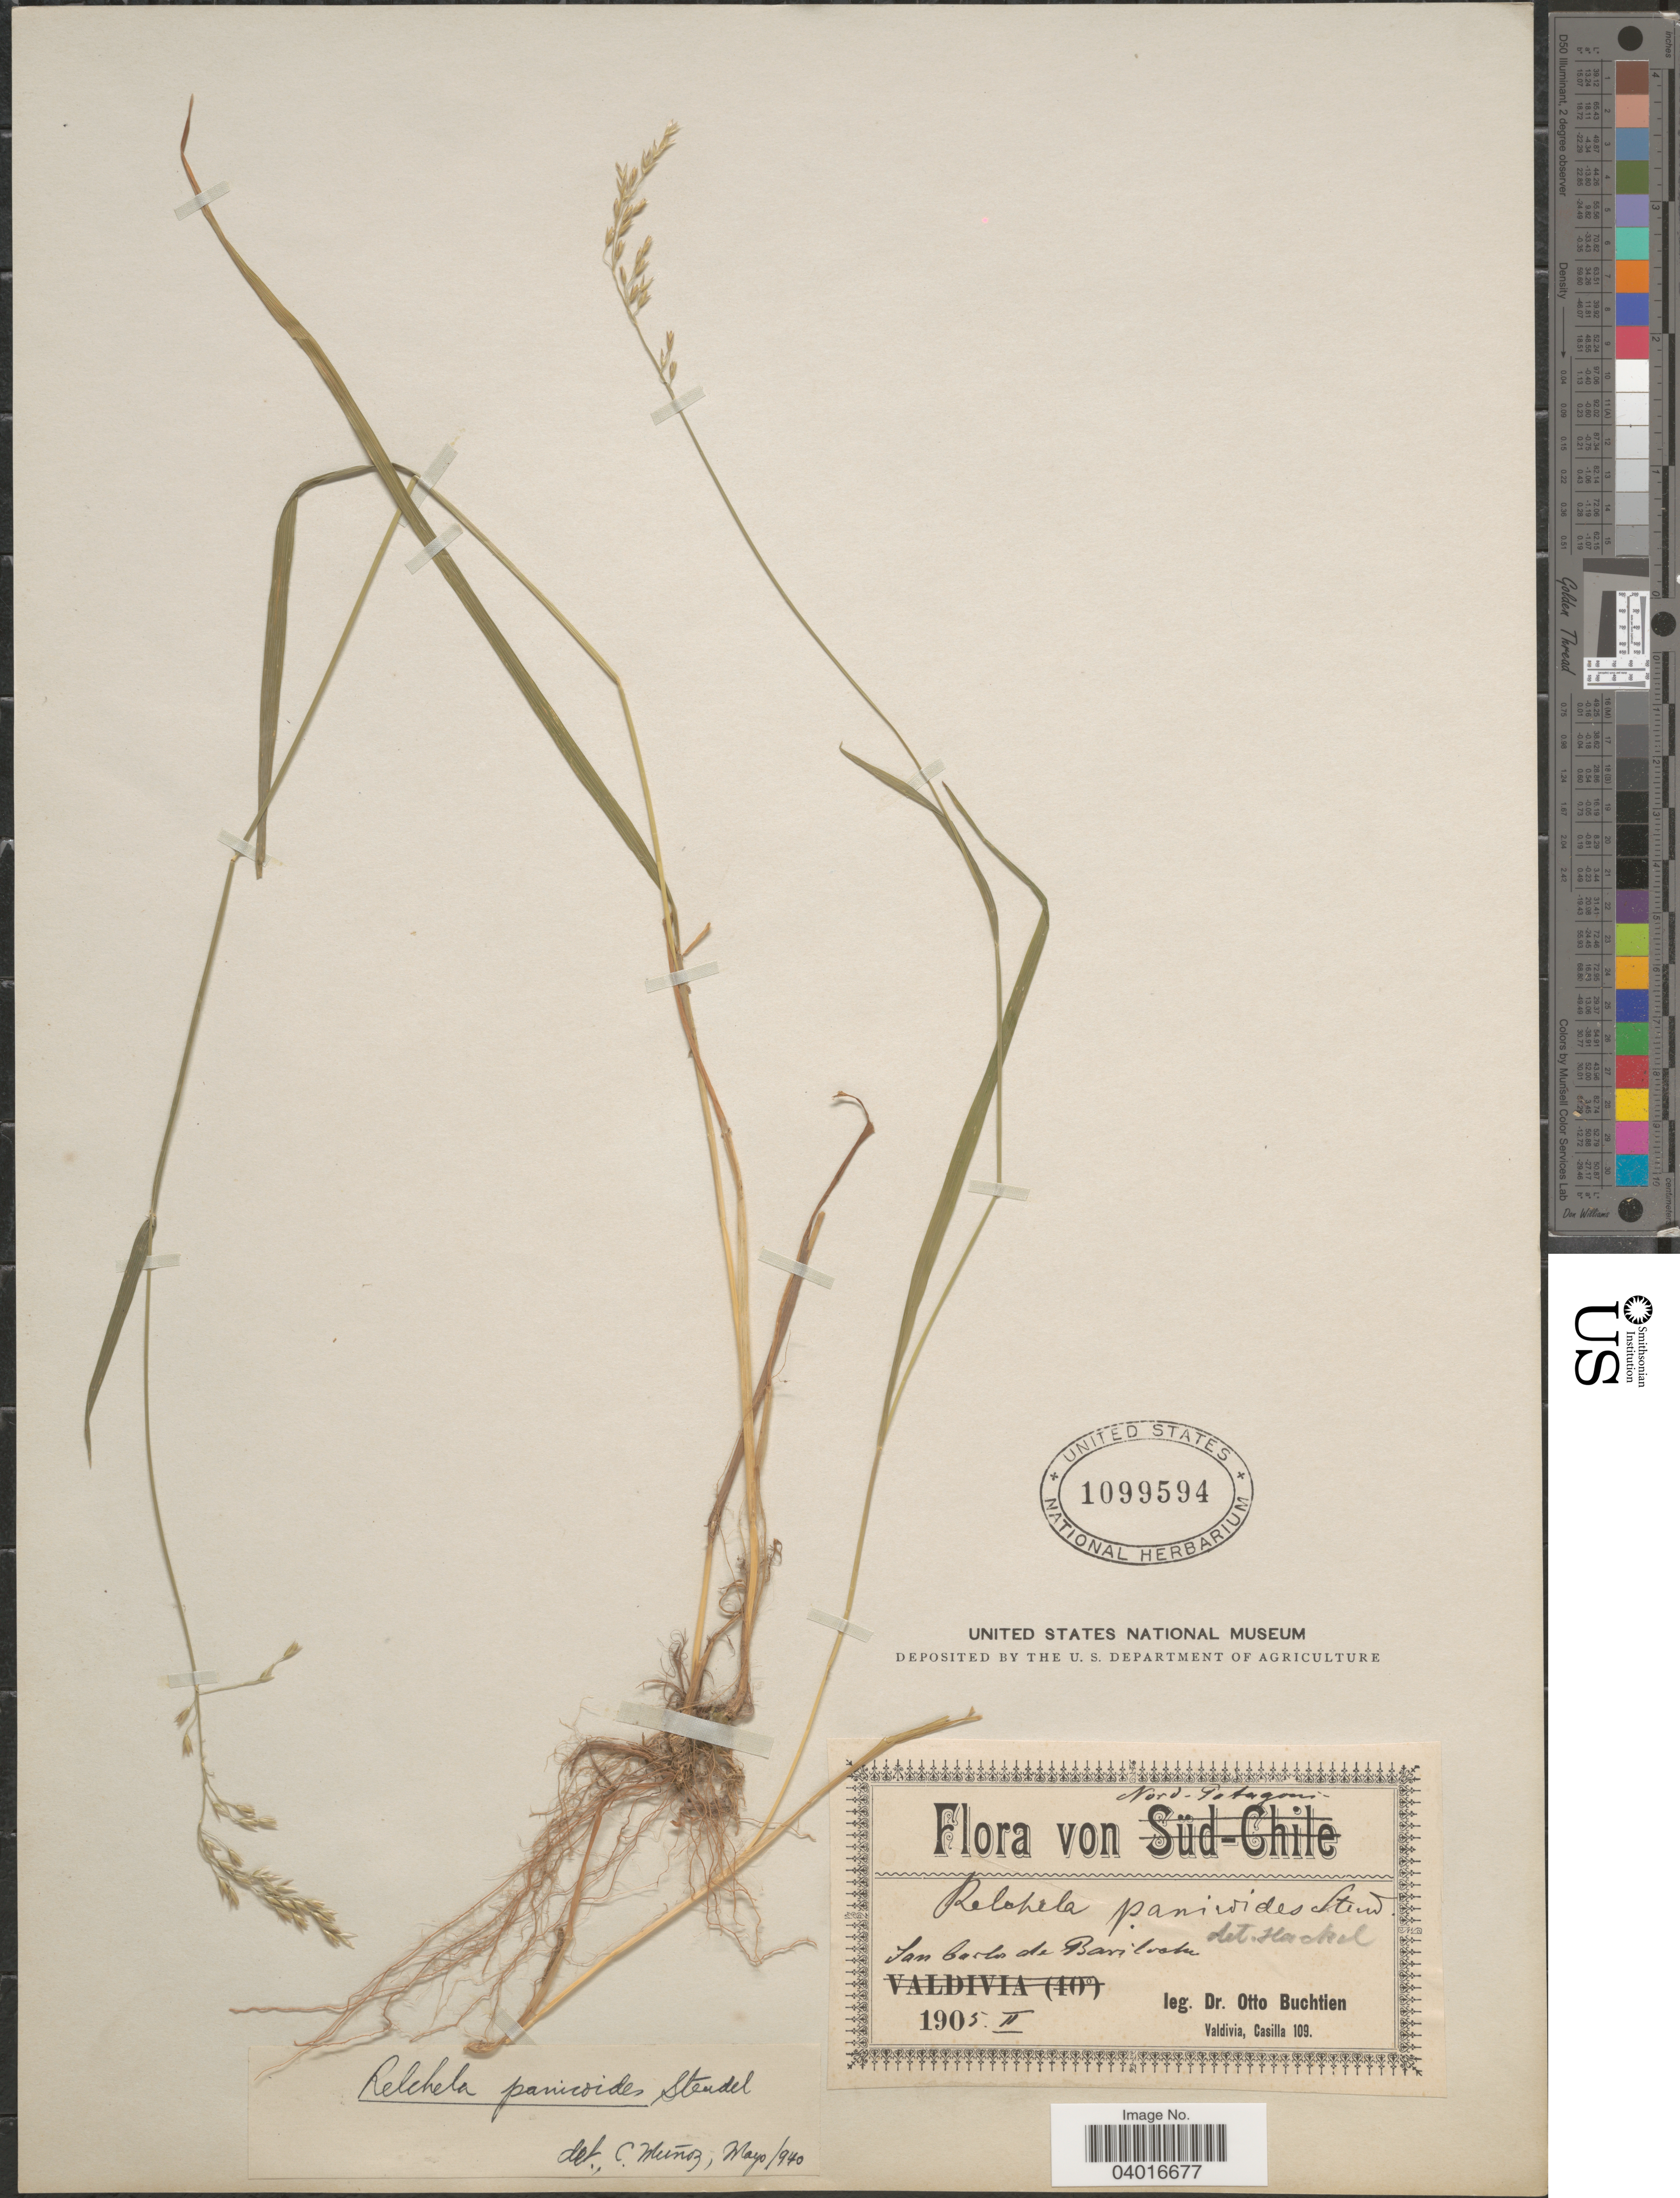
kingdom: Plantae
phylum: Tracheophyta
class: Liliopsida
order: Poales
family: Poaceae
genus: Relchela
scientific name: Relchela panicoides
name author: Steud.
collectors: O. Buchtien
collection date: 1905-02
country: Argentina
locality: Nord-Patagonia. San Carlos de Bariloche.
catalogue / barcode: US 1099594